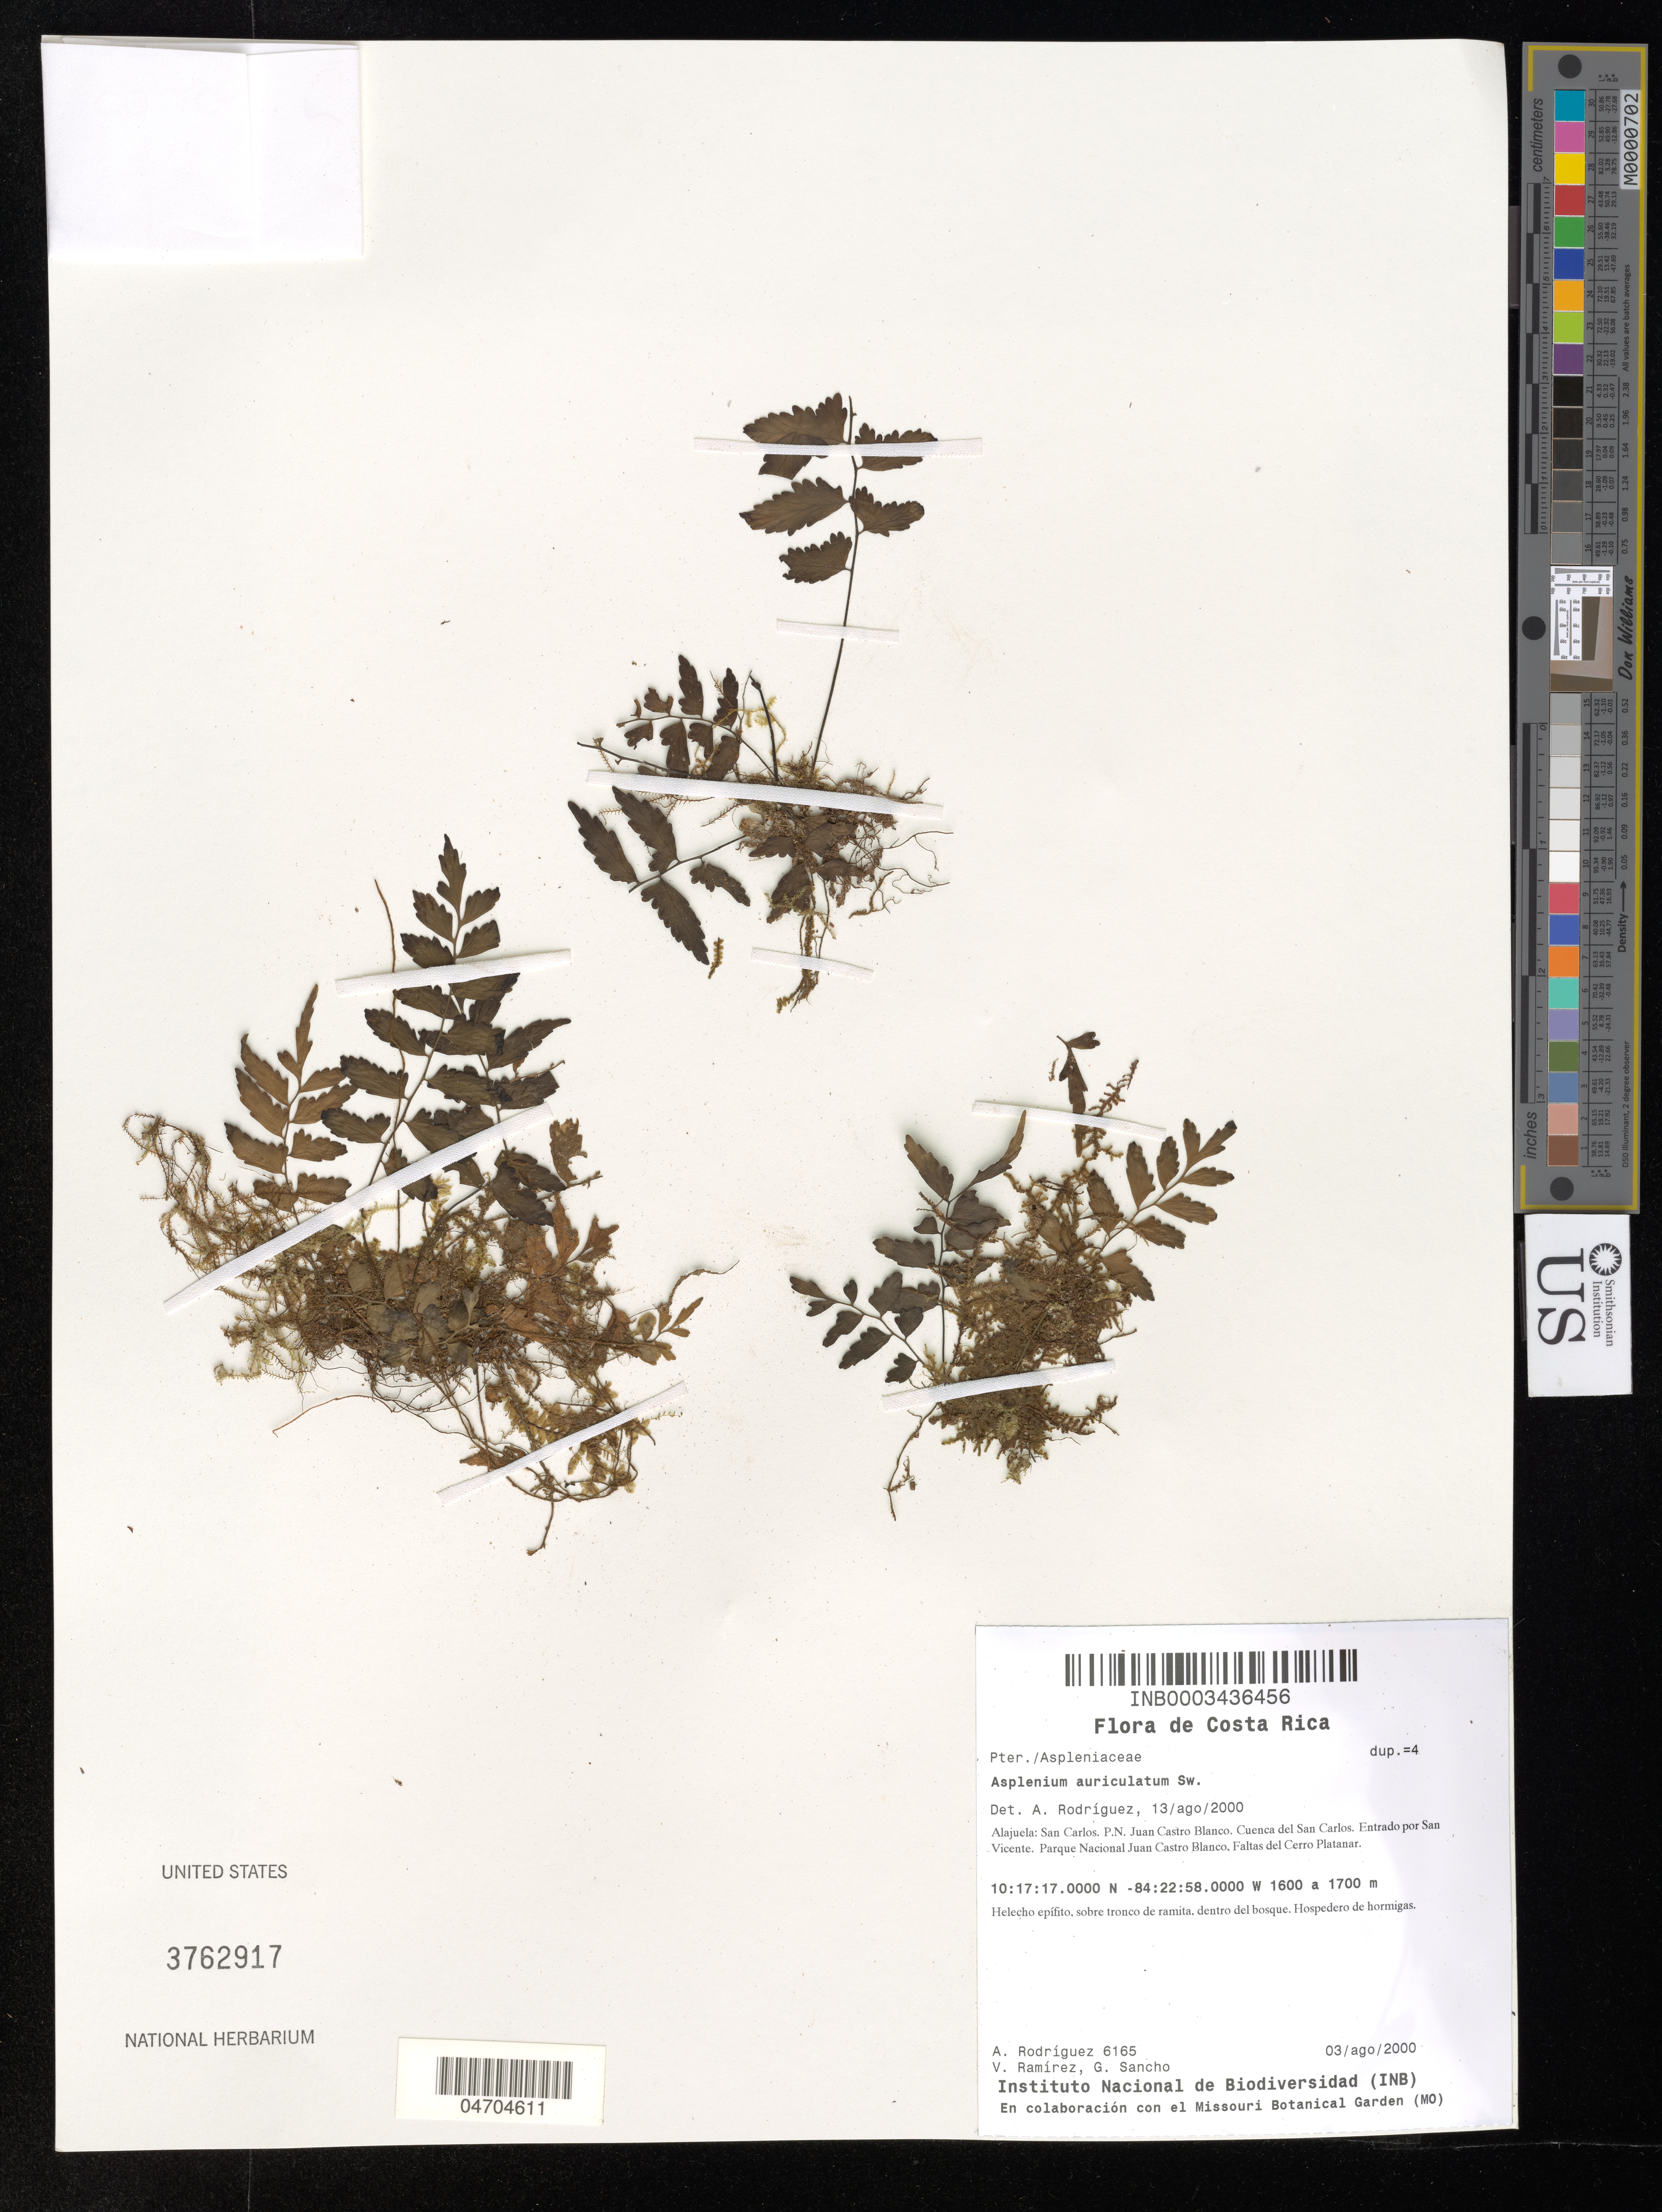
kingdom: Plantae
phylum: Tracheophyta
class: Polypodiopsida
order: Polypodiales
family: Aspleniaceae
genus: Asplenium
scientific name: Asplenium auriculatum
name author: Sw.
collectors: A. Rodríguez, V. Ramirez & G. Sancho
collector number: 6165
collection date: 2000-08-03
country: Costa Rica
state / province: Alajuela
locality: San Carlos. P.N. Juan Castro Blanco. Cuenca del San Carlos. Entrado por San Vicente. Parque Nacional Juan Castro Blanco. Faltas del Cerro Platanar.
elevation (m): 1600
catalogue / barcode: US 3762917